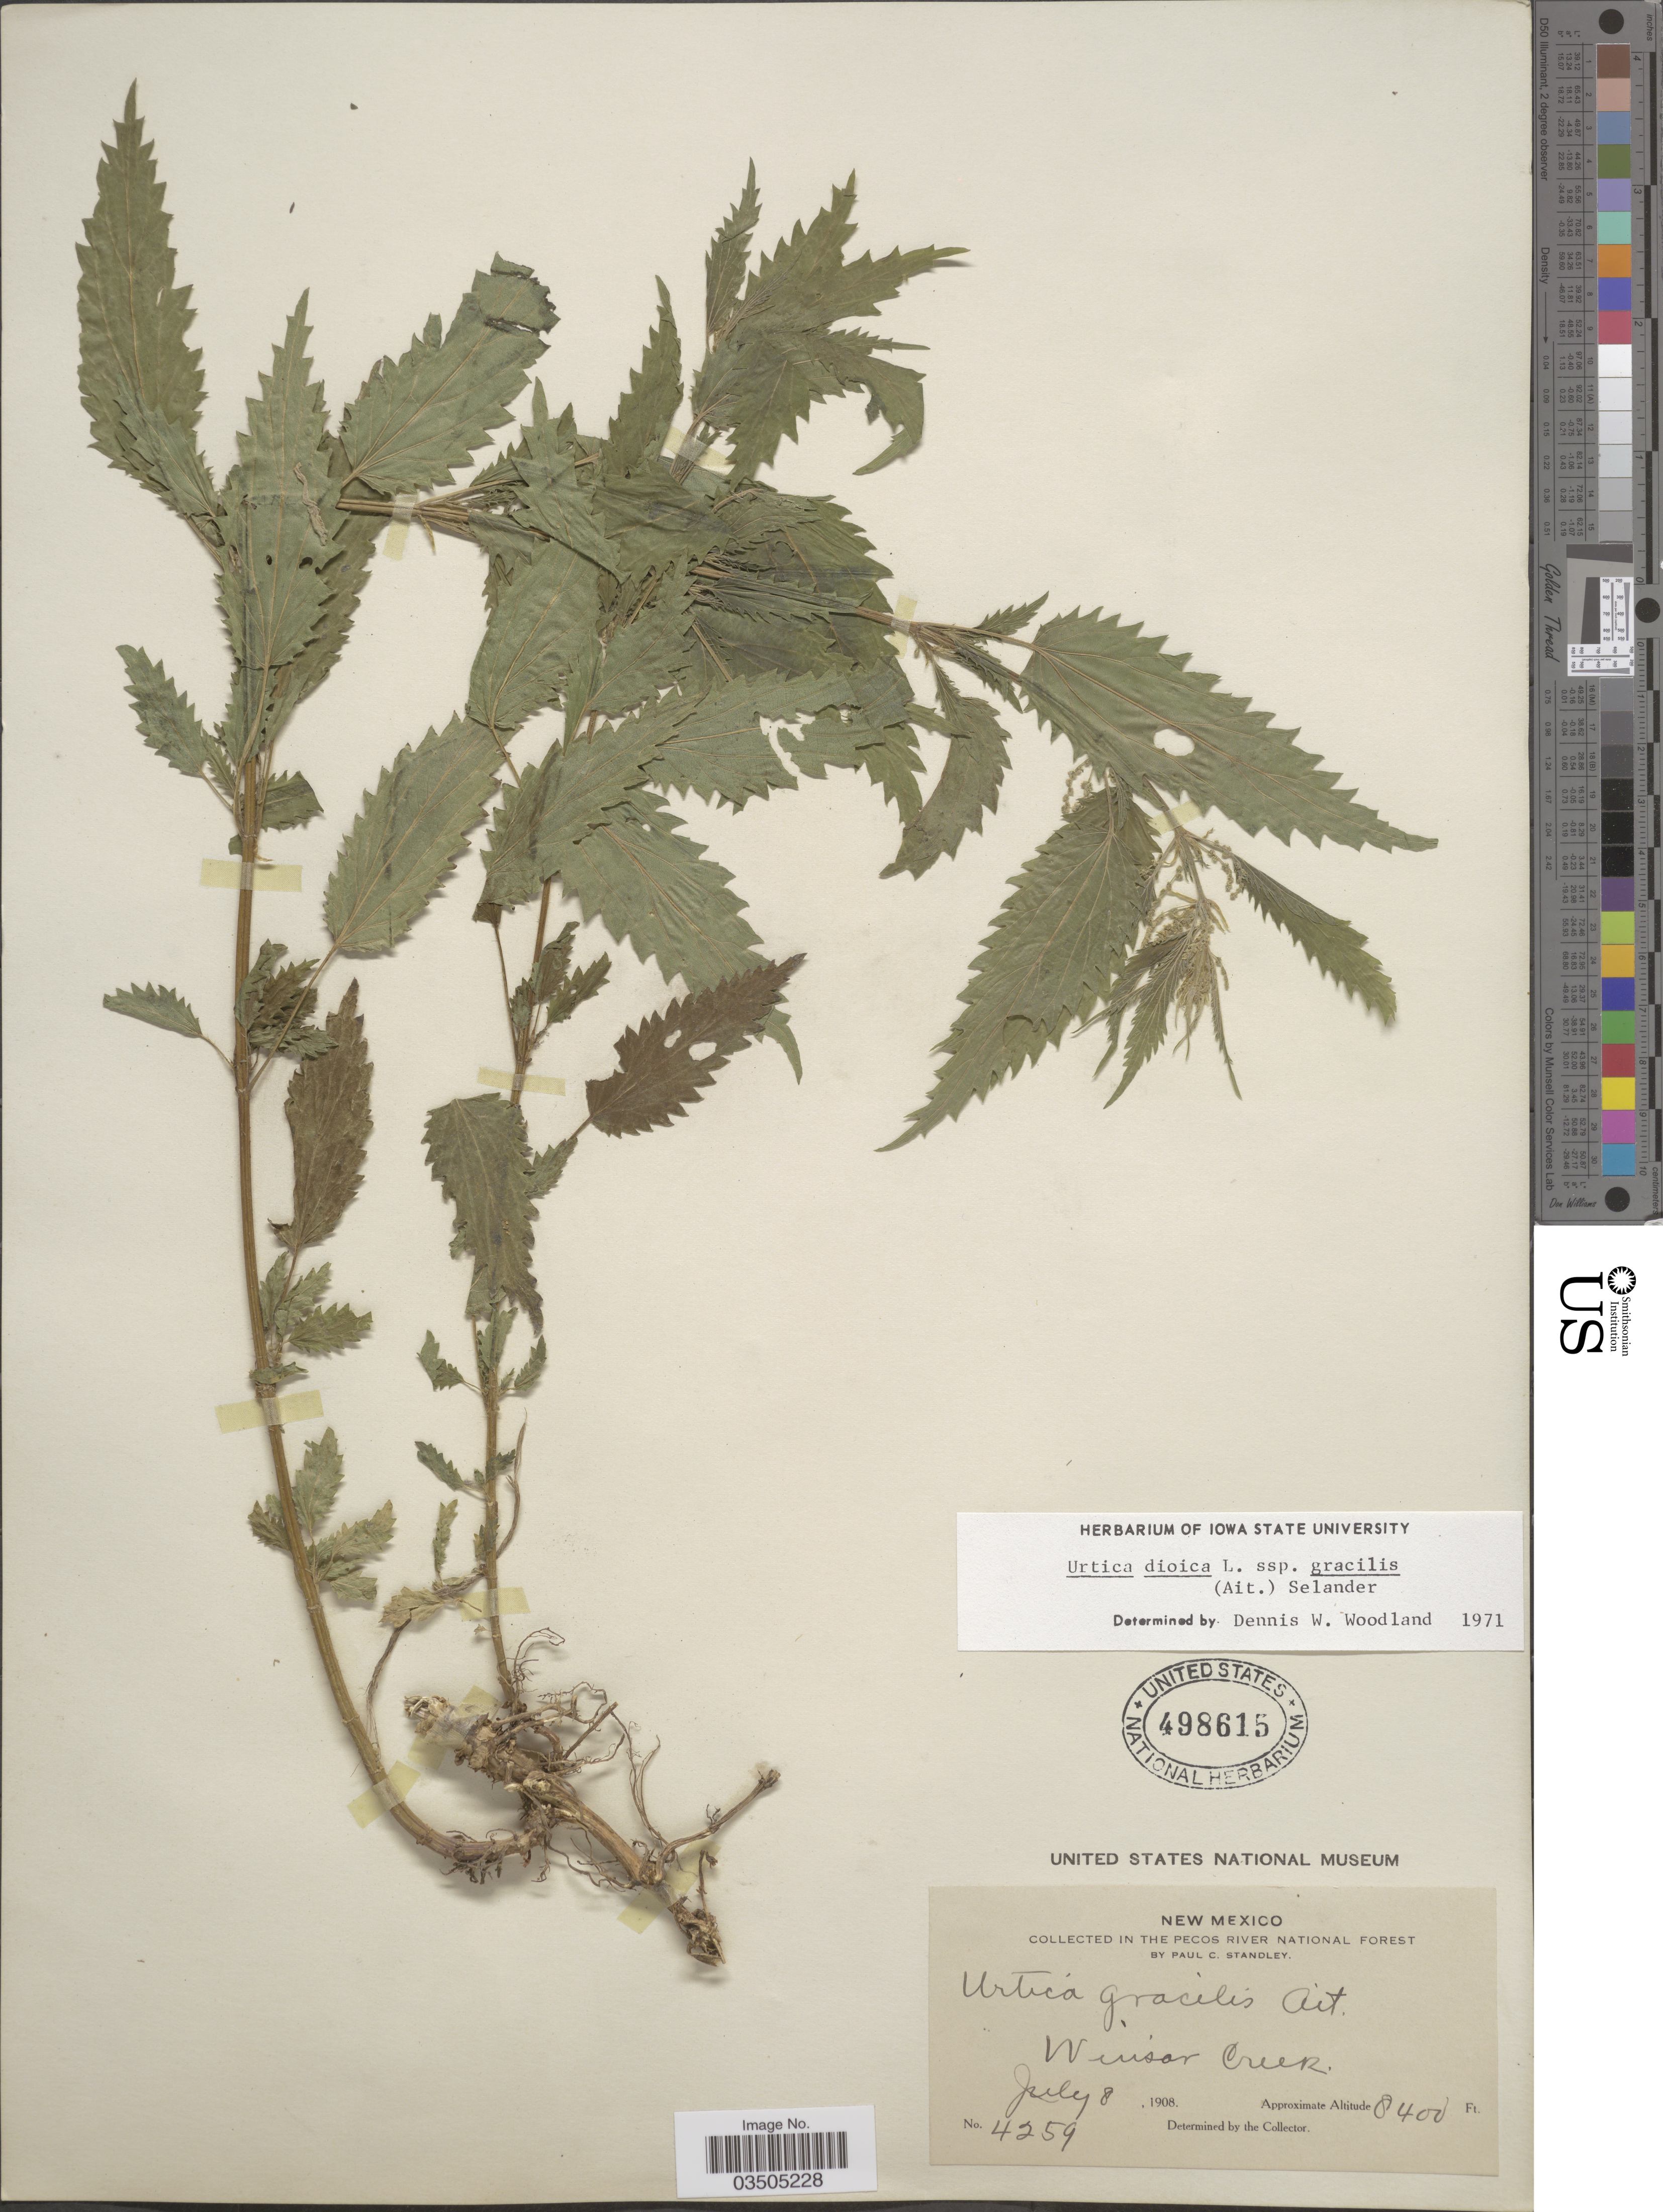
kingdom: Plantae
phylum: Tracheophyta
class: Magnoliopsida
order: Rosales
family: Urticaceae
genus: Urtica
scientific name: Urtica dioica subsp. gracilis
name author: L.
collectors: P. C. Standley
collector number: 4259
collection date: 1908-07-08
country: United States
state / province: New Mexico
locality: In the Pecos River National Forest. Winsor Creek.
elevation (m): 2560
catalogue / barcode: US 498615